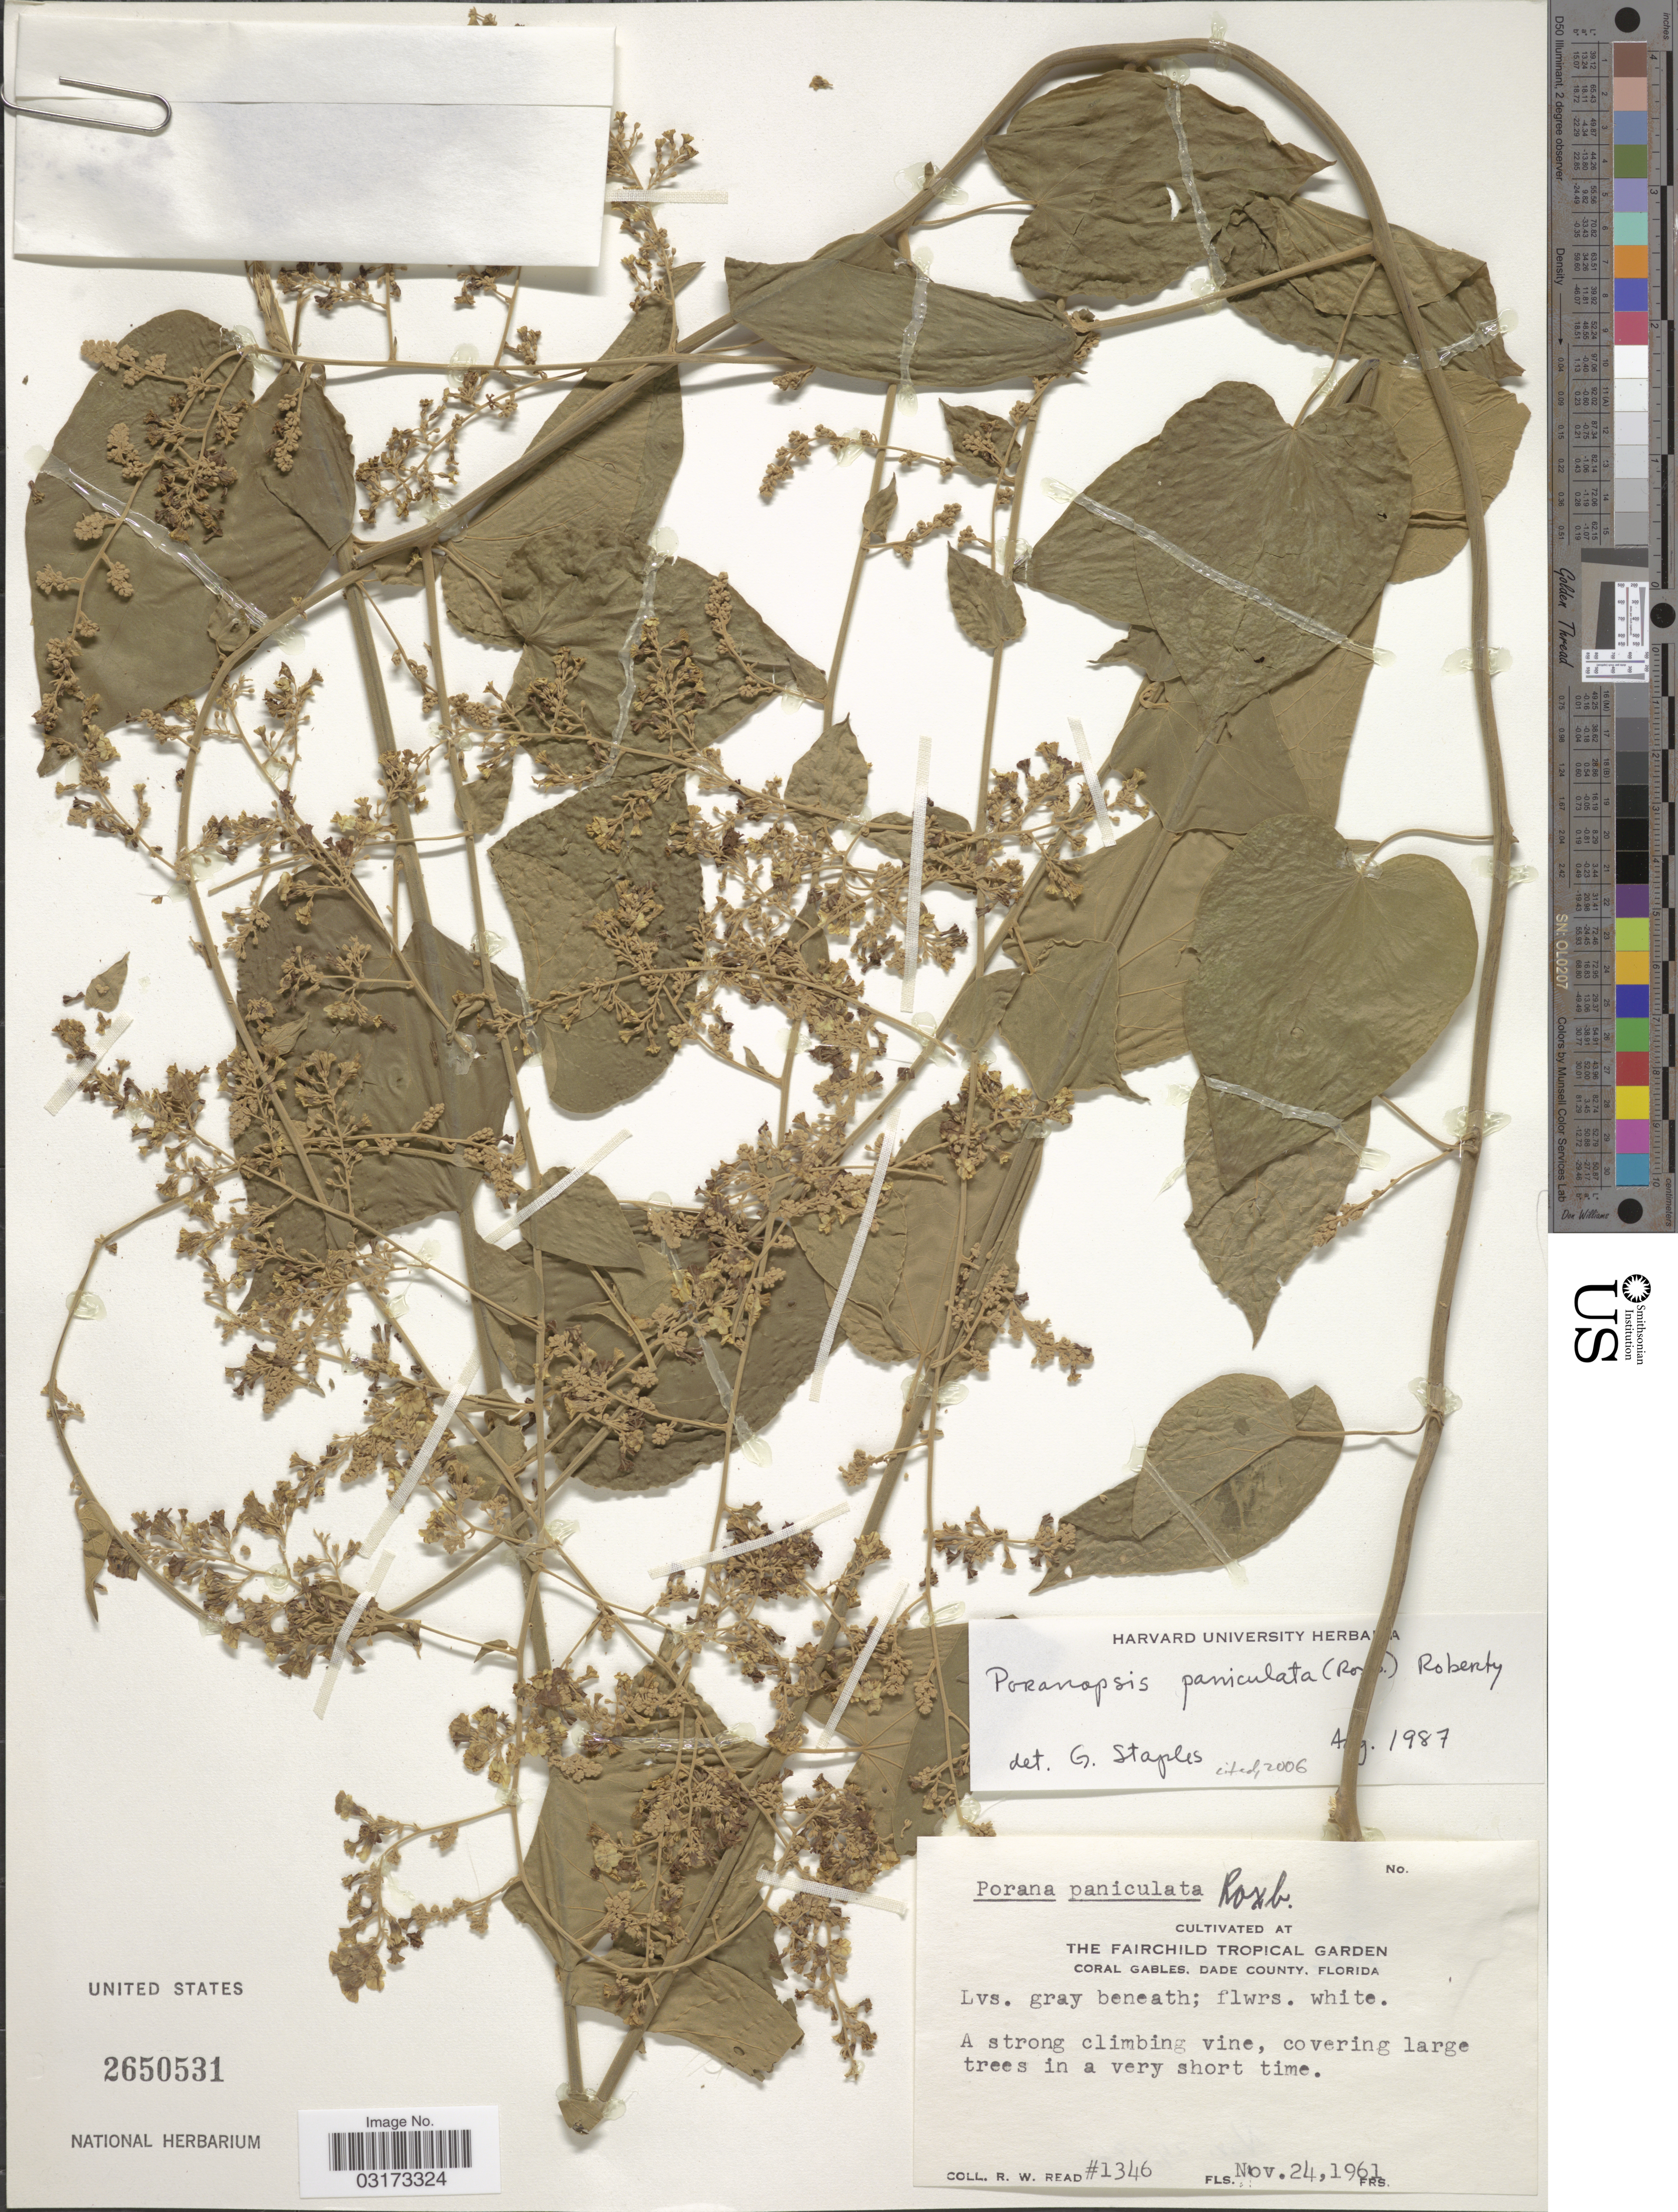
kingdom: Plantae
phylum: Tracheophyta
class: Magnoliopsida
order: Solanales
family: Convolvulaceae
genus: Poranopsis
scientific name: Poranopsis paniculata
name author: (Roxb.) Roberty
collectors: R. W. Read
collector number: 1346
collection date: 1961-11-24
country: United States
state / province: Florida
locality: The Fairchild Tropical Garden. Coral Gables, Dade County.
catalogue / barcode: US 2650531